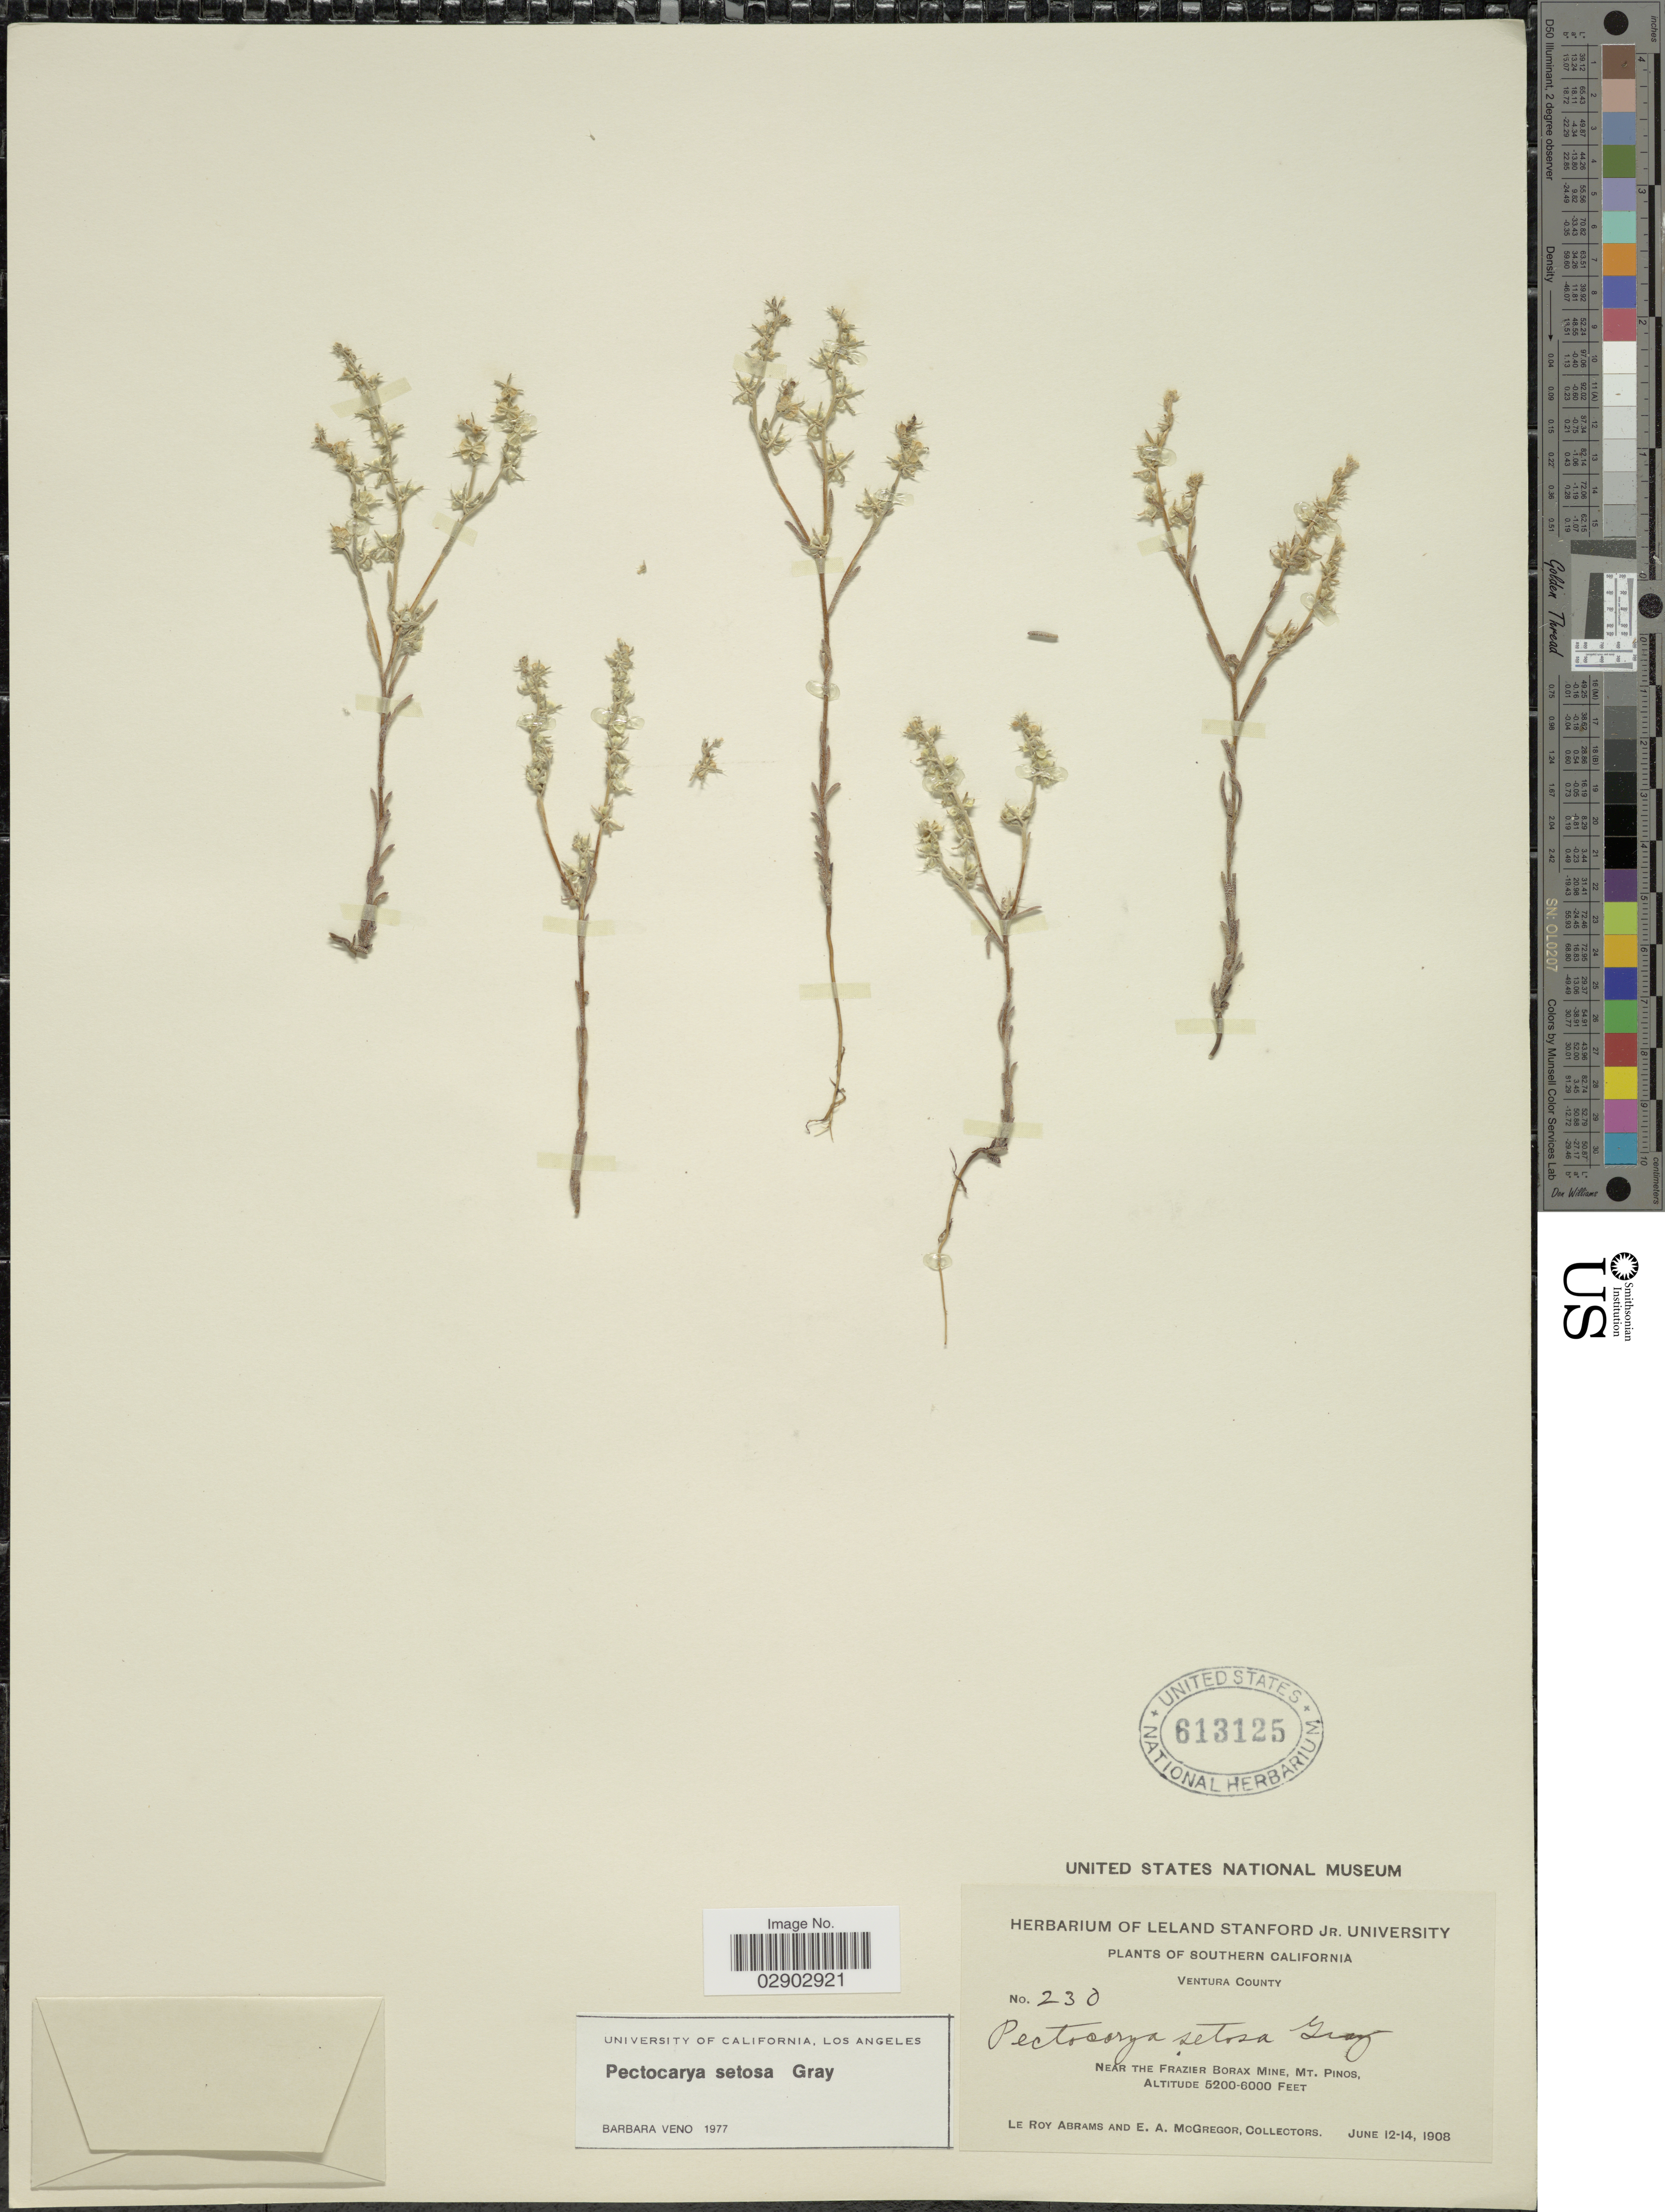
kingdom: Plantae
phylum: Tracheophyta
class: Magnoliopsida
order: Boraginales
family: Boraginaceae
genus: Pectocarya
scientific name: Pectocarya setosa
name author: A. Gray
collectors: L. Abrams & E. A. McGregor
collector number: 230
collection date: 1908-06-12/1908-06-14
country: United States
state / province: California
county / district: Ventura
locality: Southern California. Ventura County. Near the Frazier Borax Mine, Mt. Pinos.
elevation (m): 1585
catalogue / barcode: US 613125